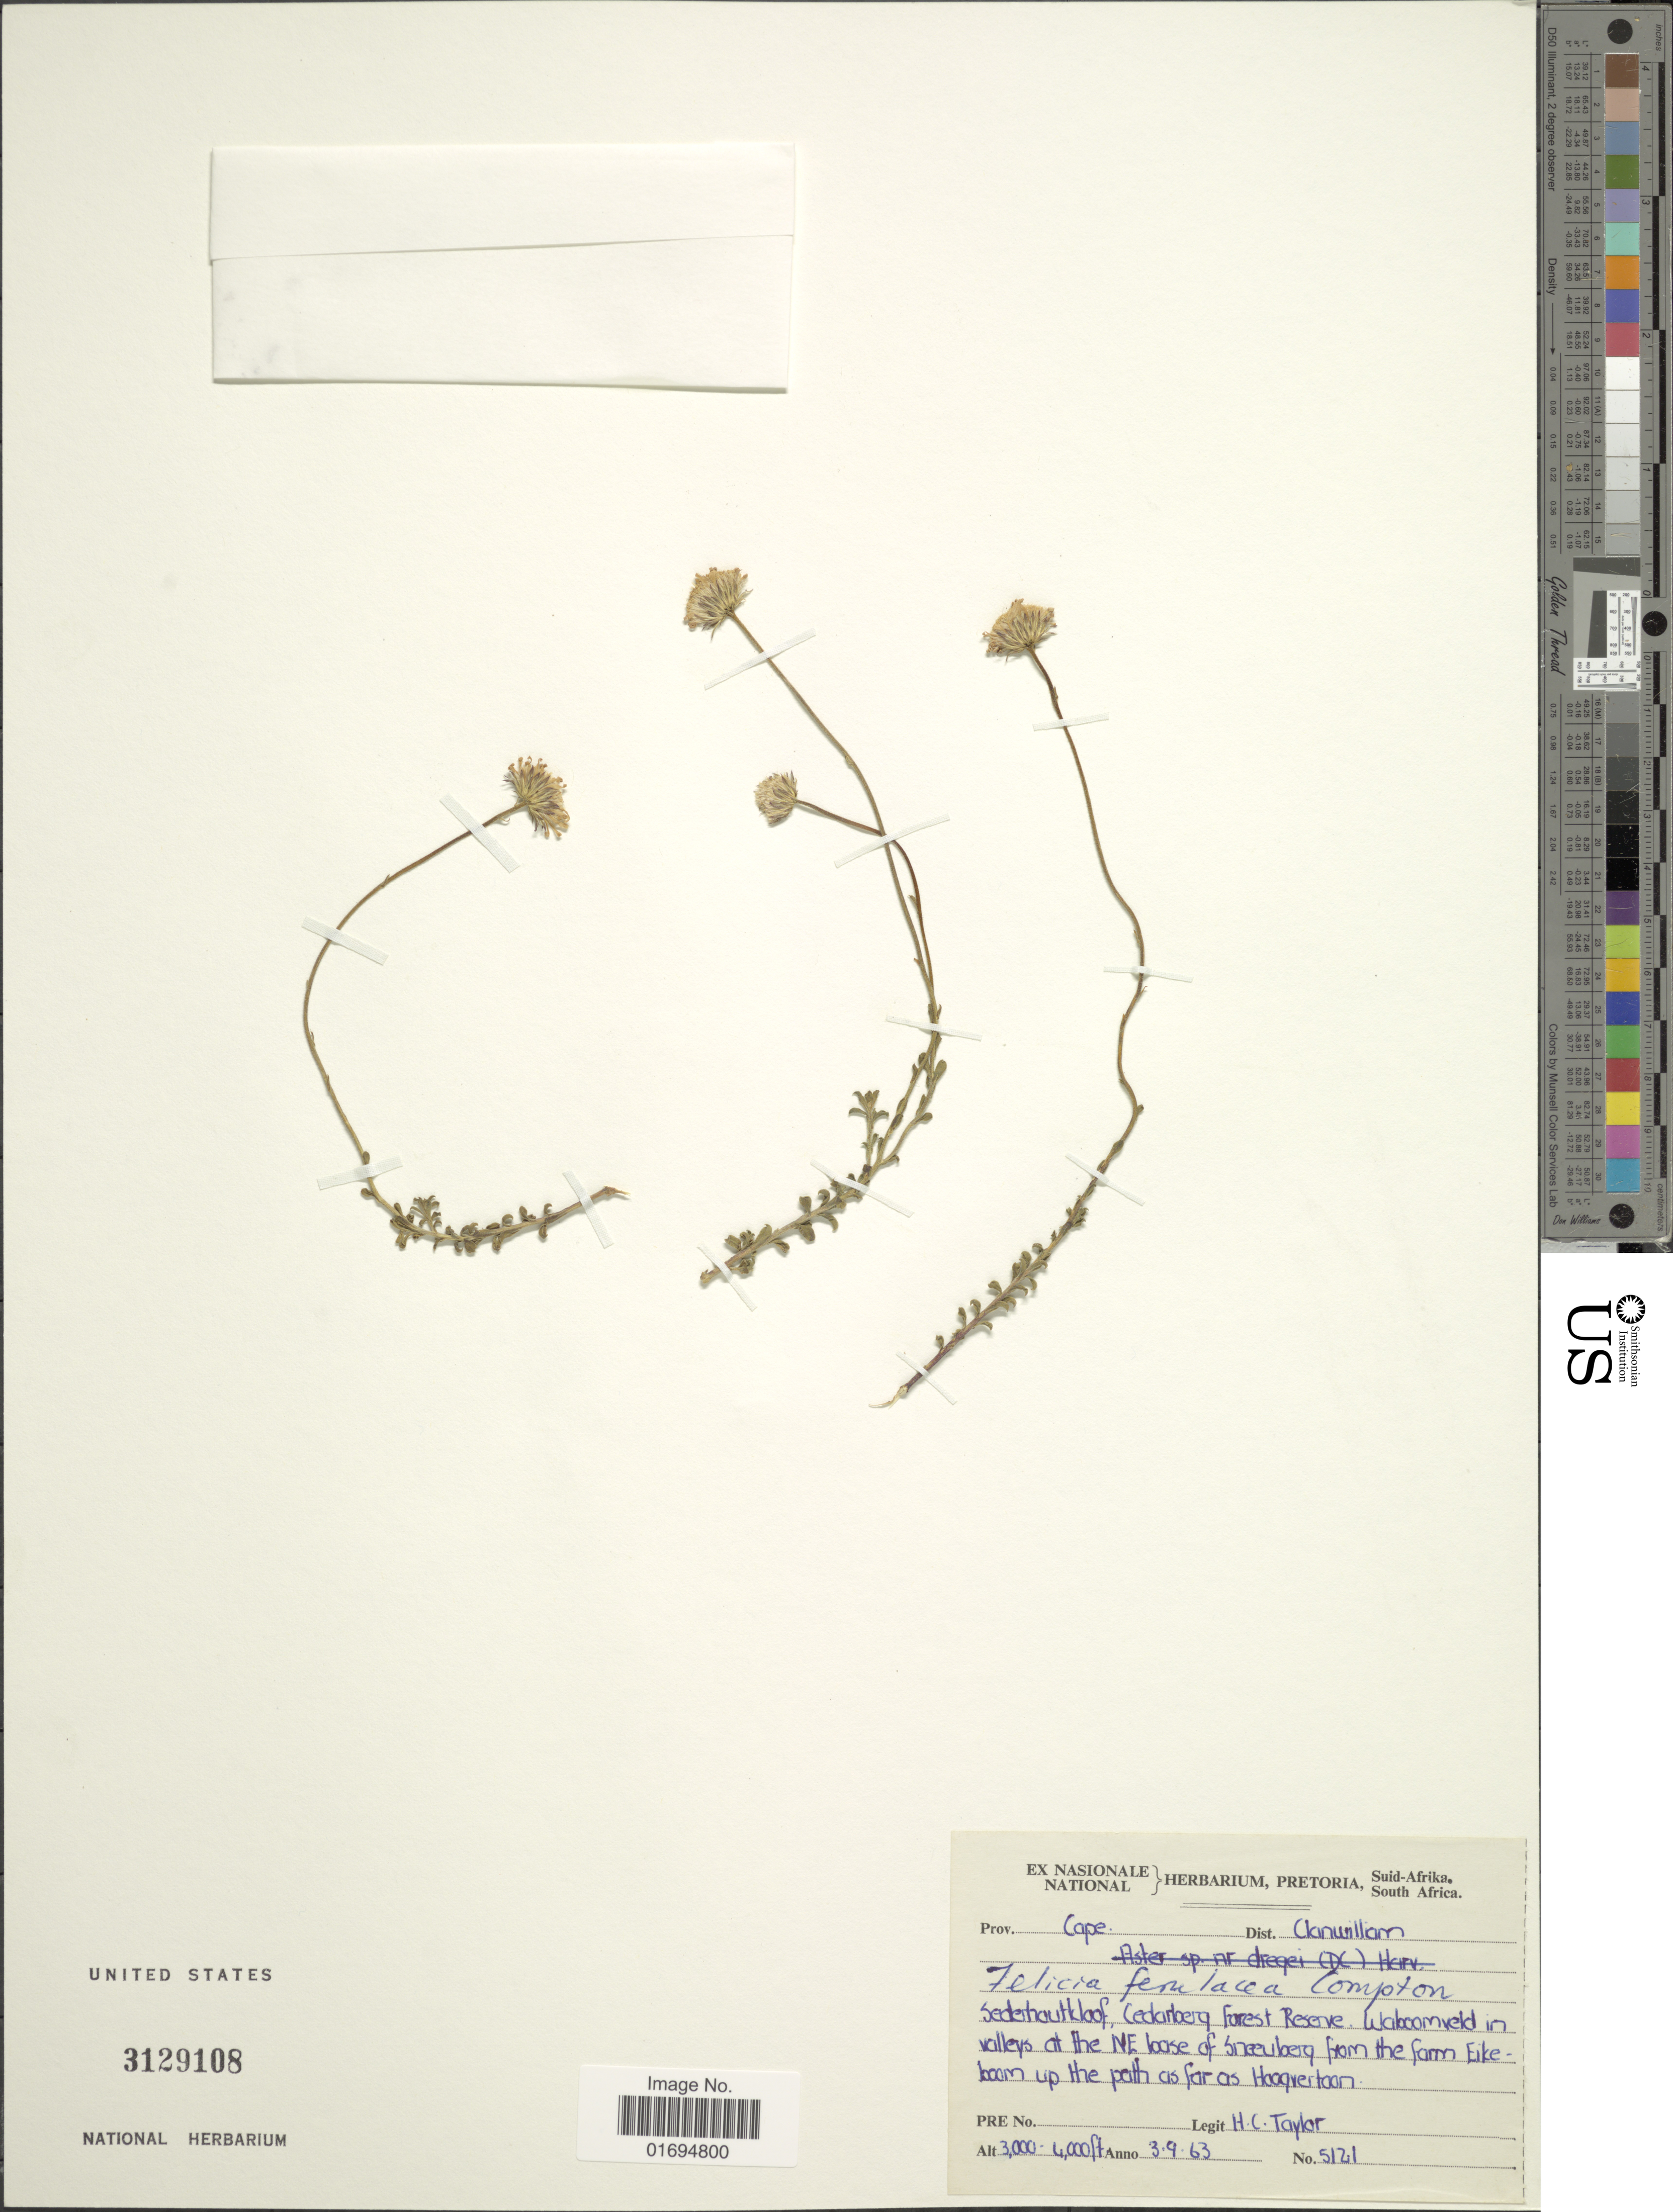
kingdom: Plantae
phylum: Tracheophyta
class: Magnoliopsida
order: Asterales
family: Asteraceae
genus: Felicia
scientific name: Felicia ferulacea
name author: Compton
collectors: H. Taylor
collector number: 5121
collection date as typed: Transcribed d/m/y: 3/9/63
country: South Africa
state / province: Western Cape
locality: Distr. Clanwilliam, in valleys at the NE loose of Sneeuberg from the farm Eikeboom up the path as faras Hoogvertoon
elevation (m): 914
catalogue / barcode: US 3129108